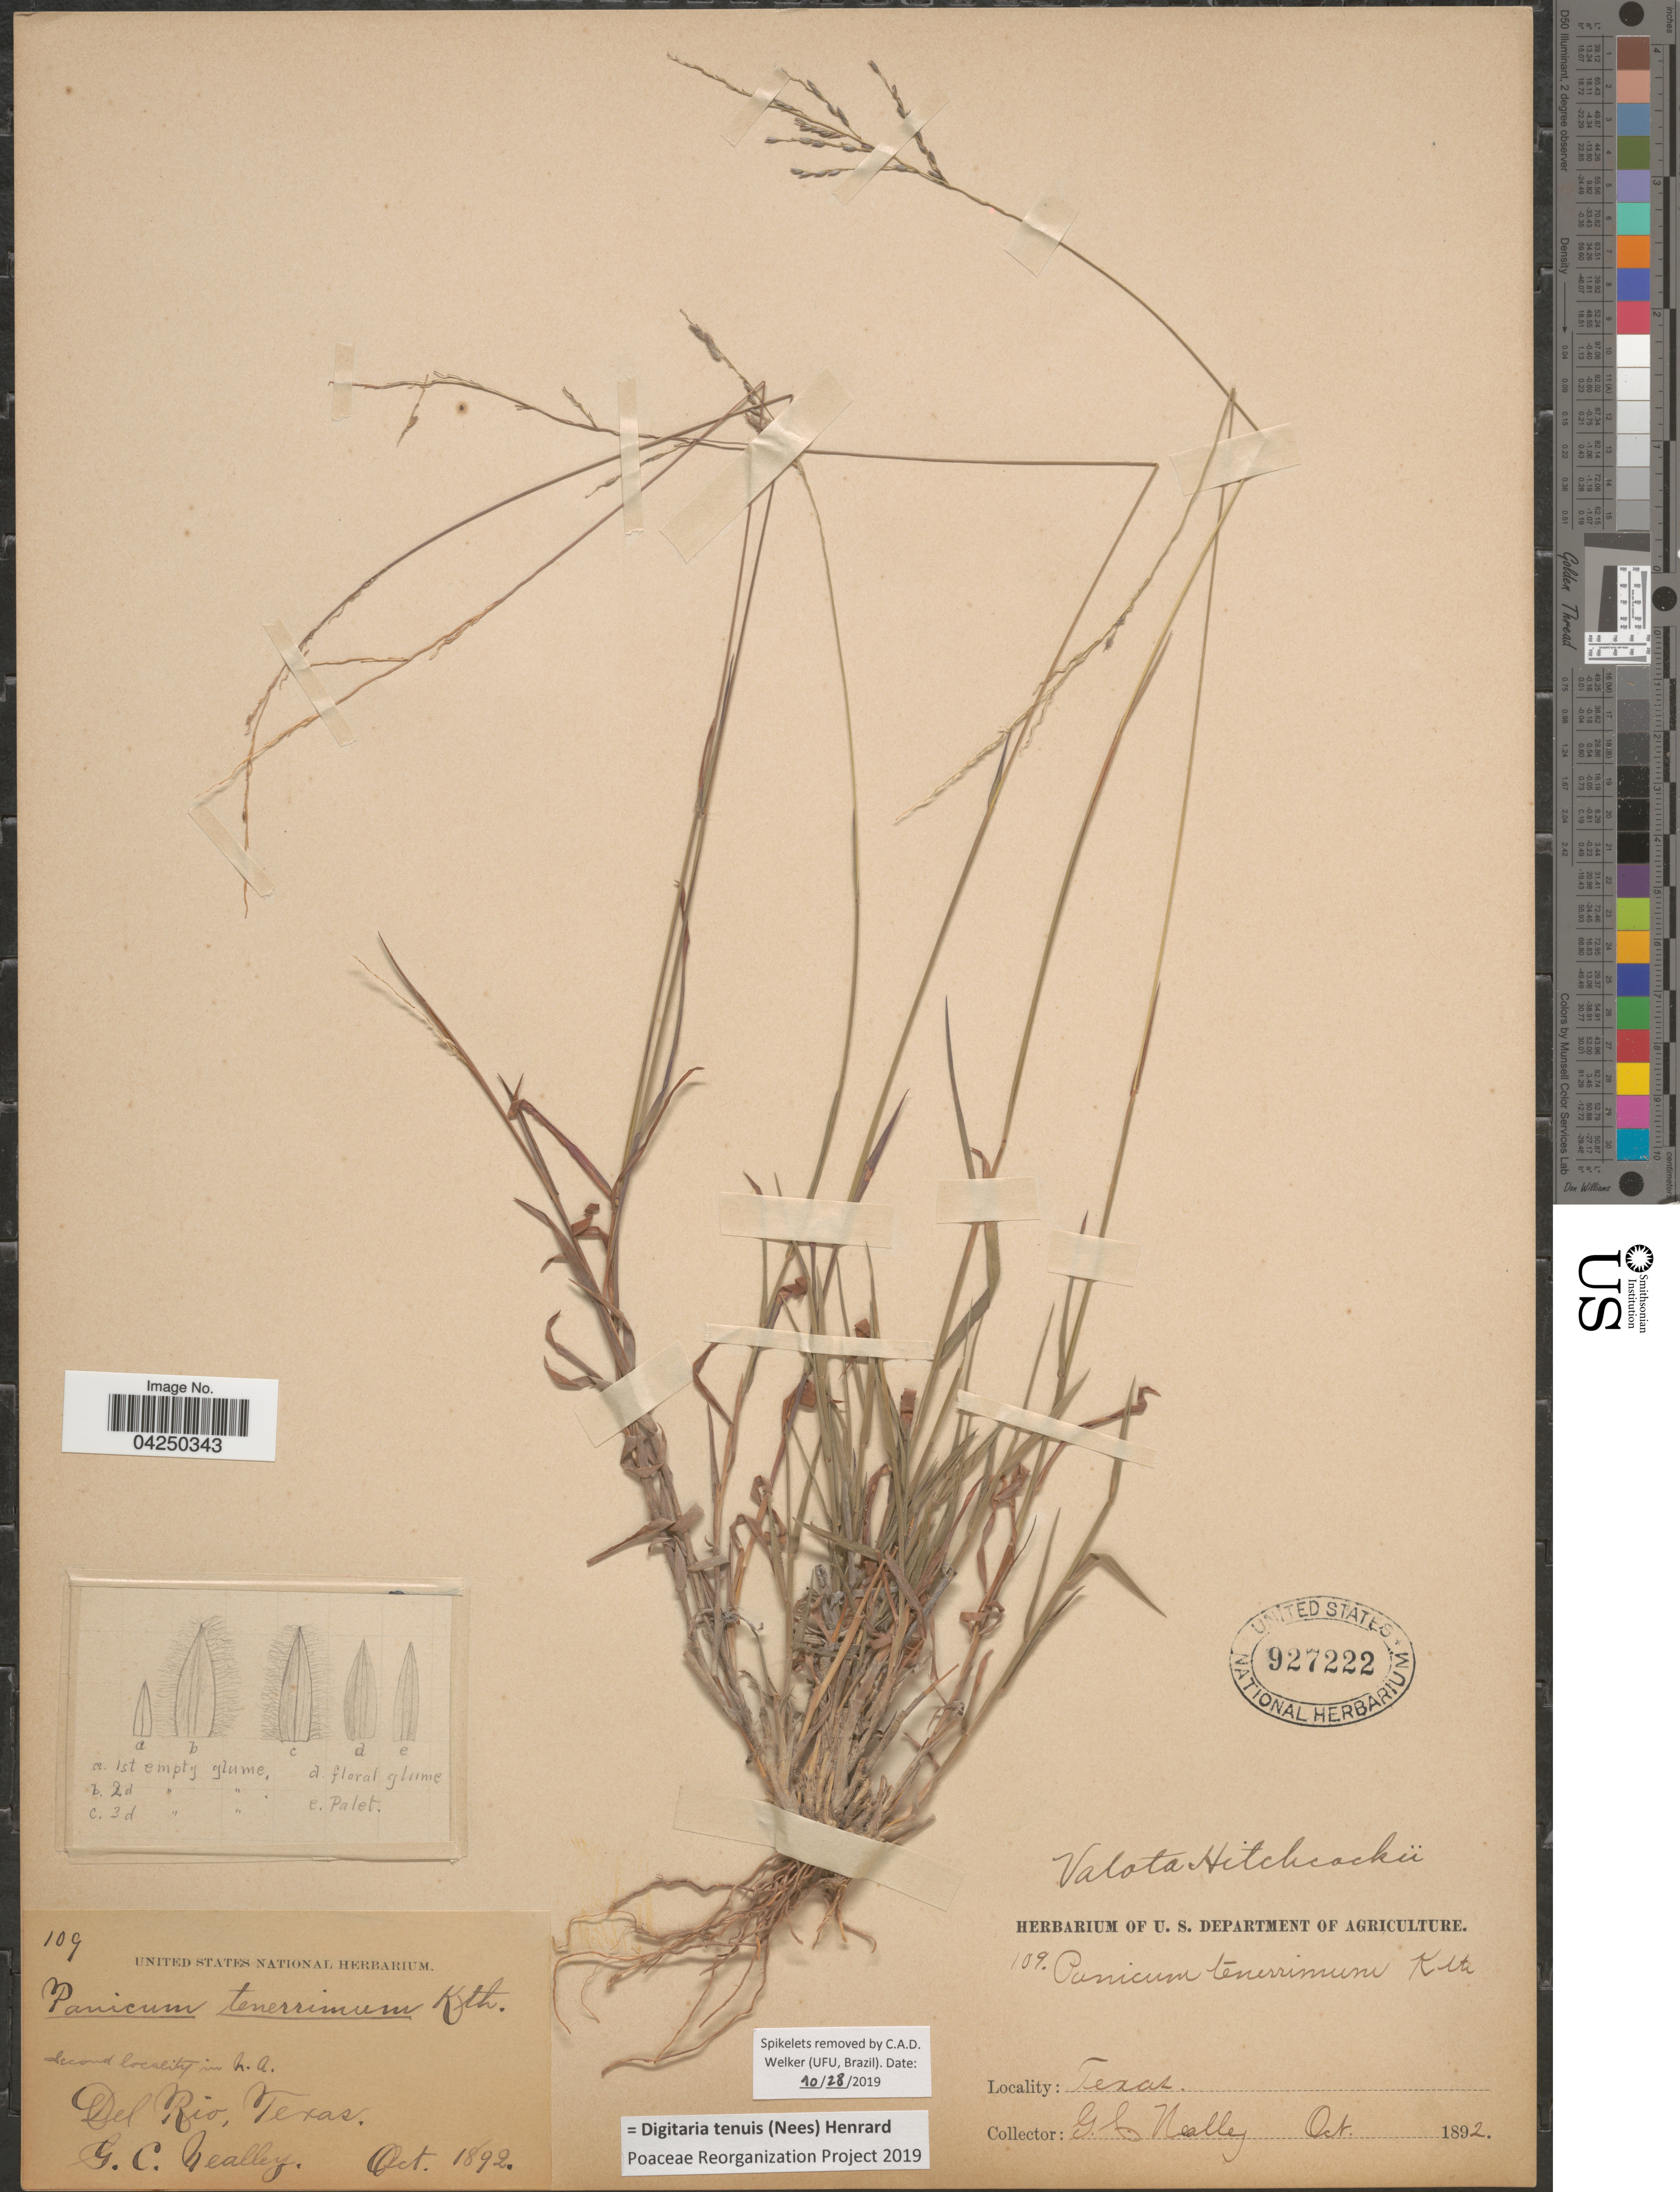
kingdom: Plantae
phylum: Tracheophyta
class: Liliopsida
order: Poales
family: Poaceae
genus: Digitaria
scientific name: Digitaria tenuis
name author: (Nees) Henr.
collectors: G. C. Nealley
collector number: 109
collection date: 1892-10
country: United States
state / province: Texas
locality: Del Rio.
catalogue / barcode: US 927222